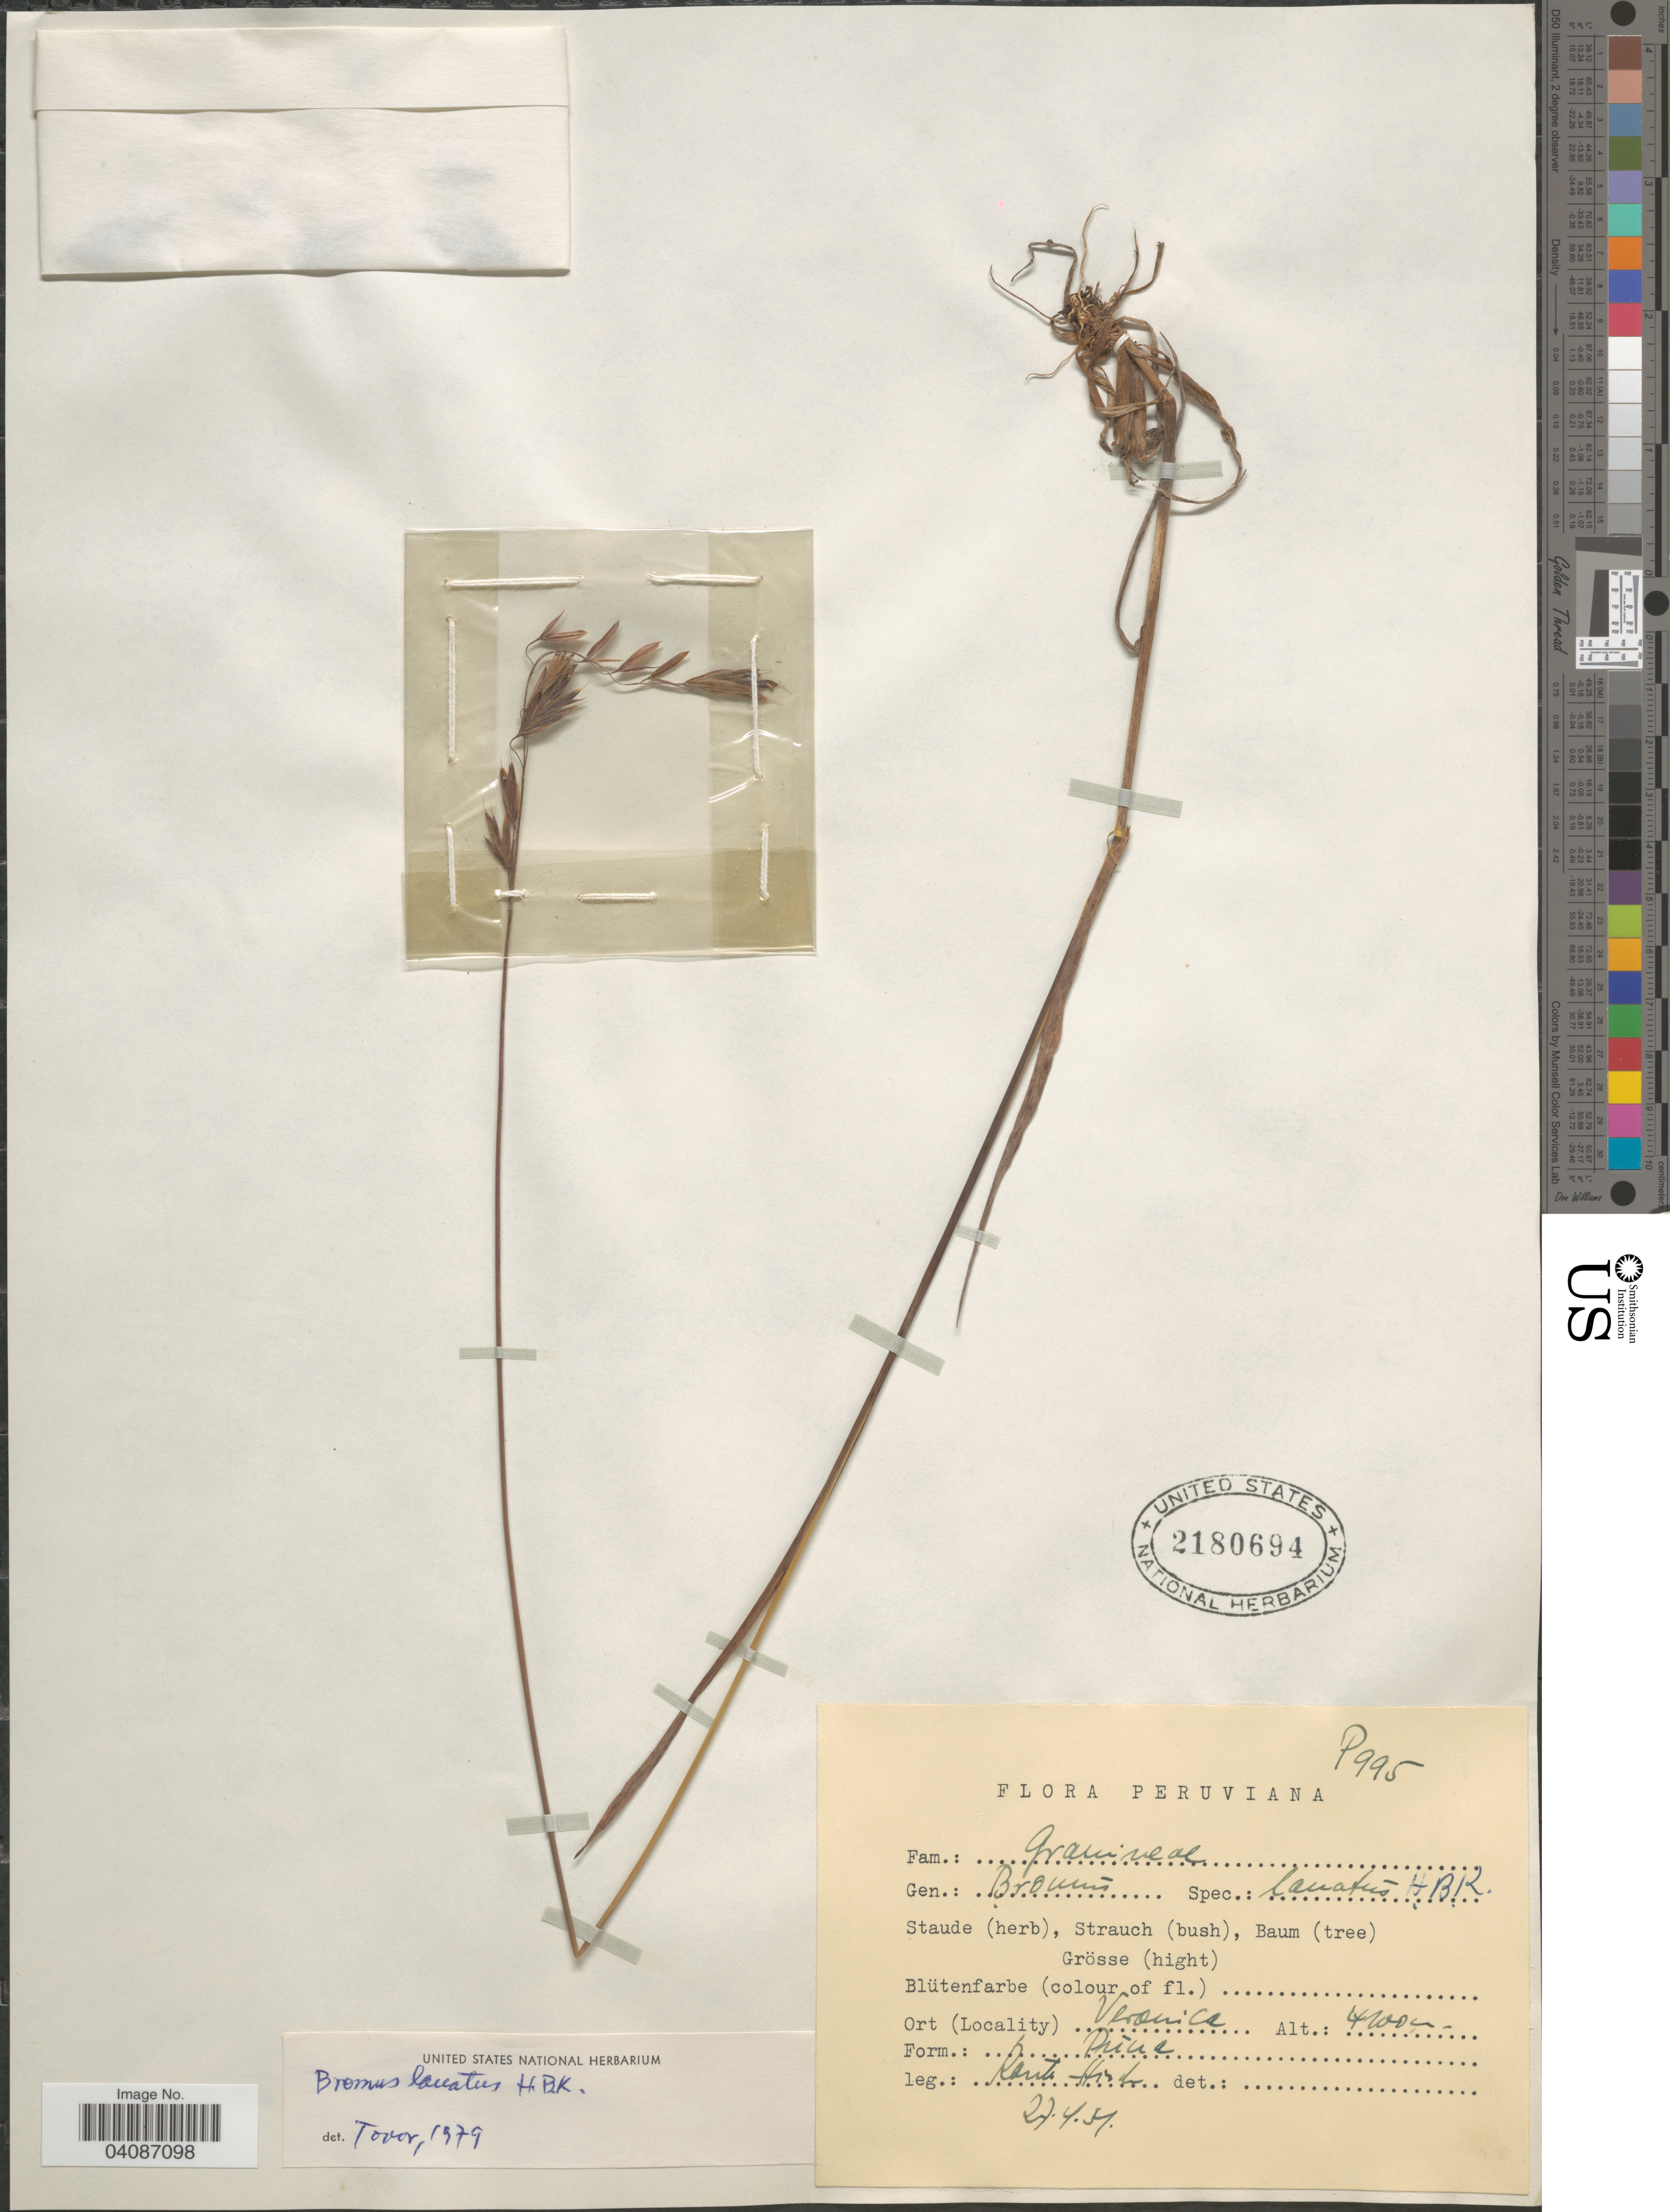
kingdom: Plantae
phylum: Tracheophyta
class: Liliopsida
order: Poales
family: Poaceae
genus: Bromus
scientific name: Bromus lanatus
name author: Kunth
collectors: W. Rauh & G. Hirsch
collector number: P995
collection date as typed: Transcribed d/m/y: 27/4/51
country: Peru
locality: Veronica.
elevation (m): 4200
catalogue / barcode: US 2180694